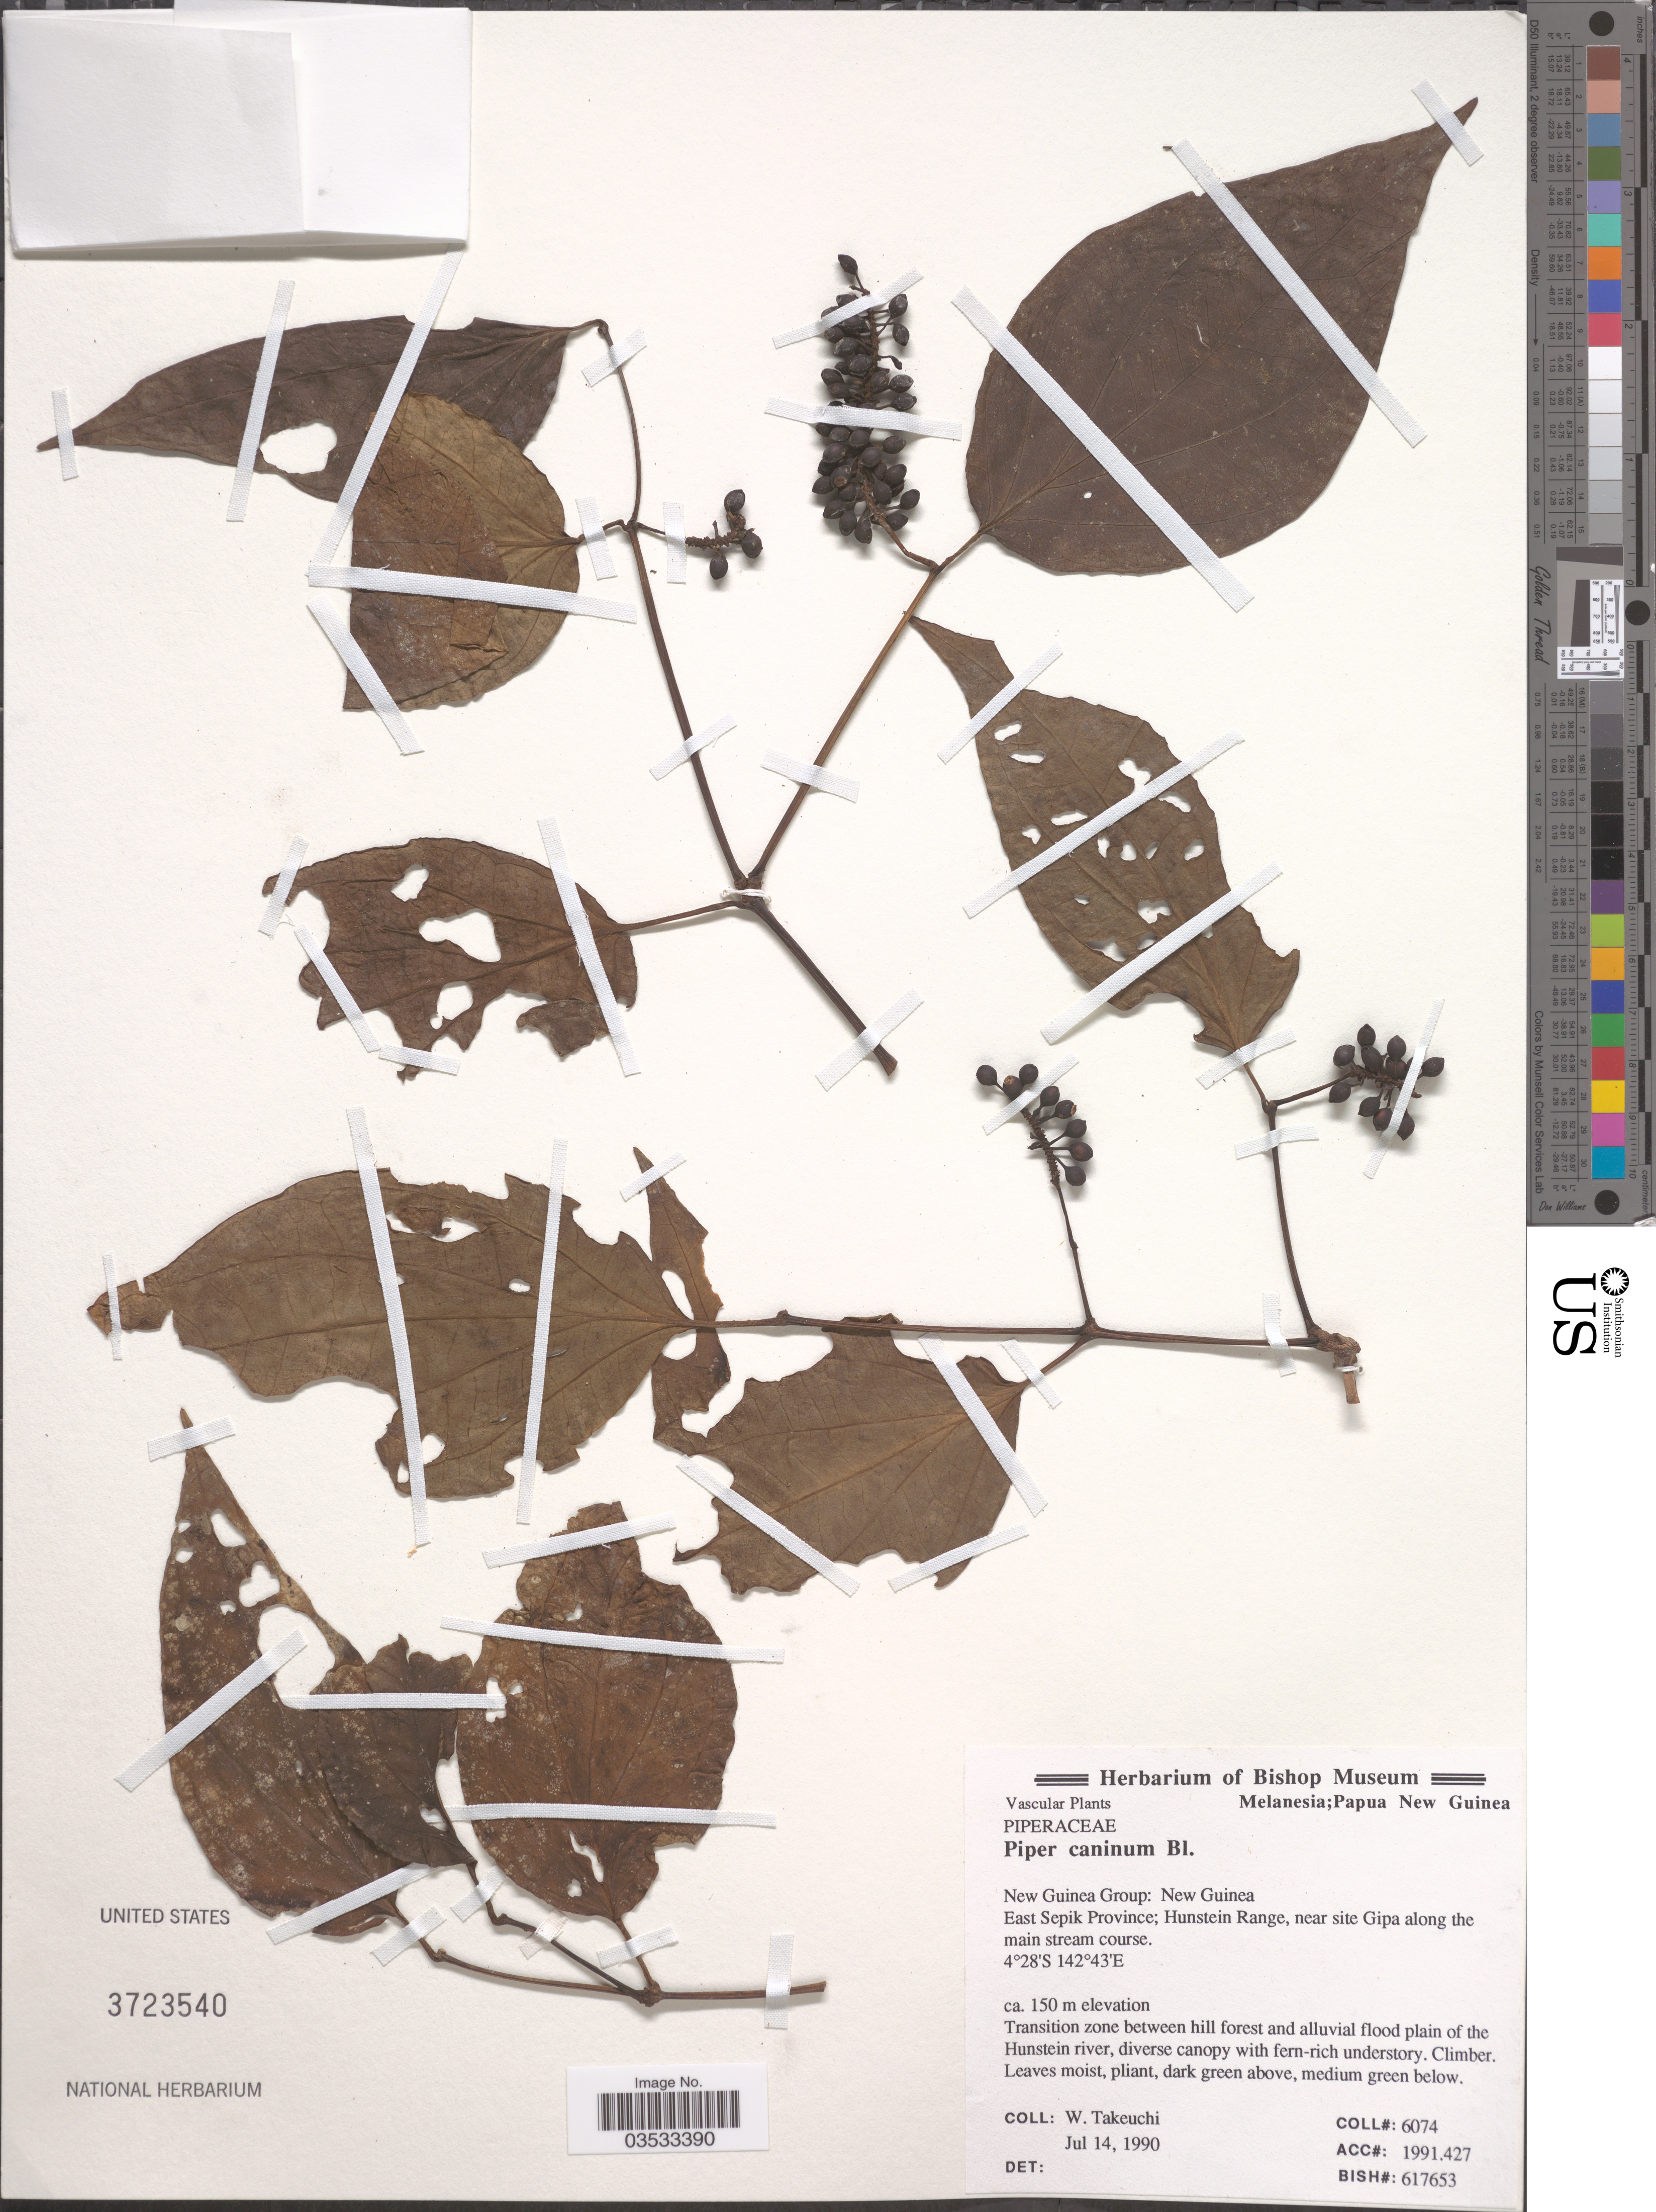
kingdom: Plantae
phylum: Tracheophyta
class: Magnoliopsida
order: Piperales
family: Piperaceae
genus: Piper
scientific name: Piper caninum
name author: Blume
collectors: W. Takeuchi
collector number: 6074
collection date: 1990-07-14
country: Papua New Guinea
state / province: East Sepik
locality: New Guinea Group: New Gunea. Hunstein Range, near site Gipa along the main stream course.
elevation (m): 150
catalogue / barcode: US 3723540